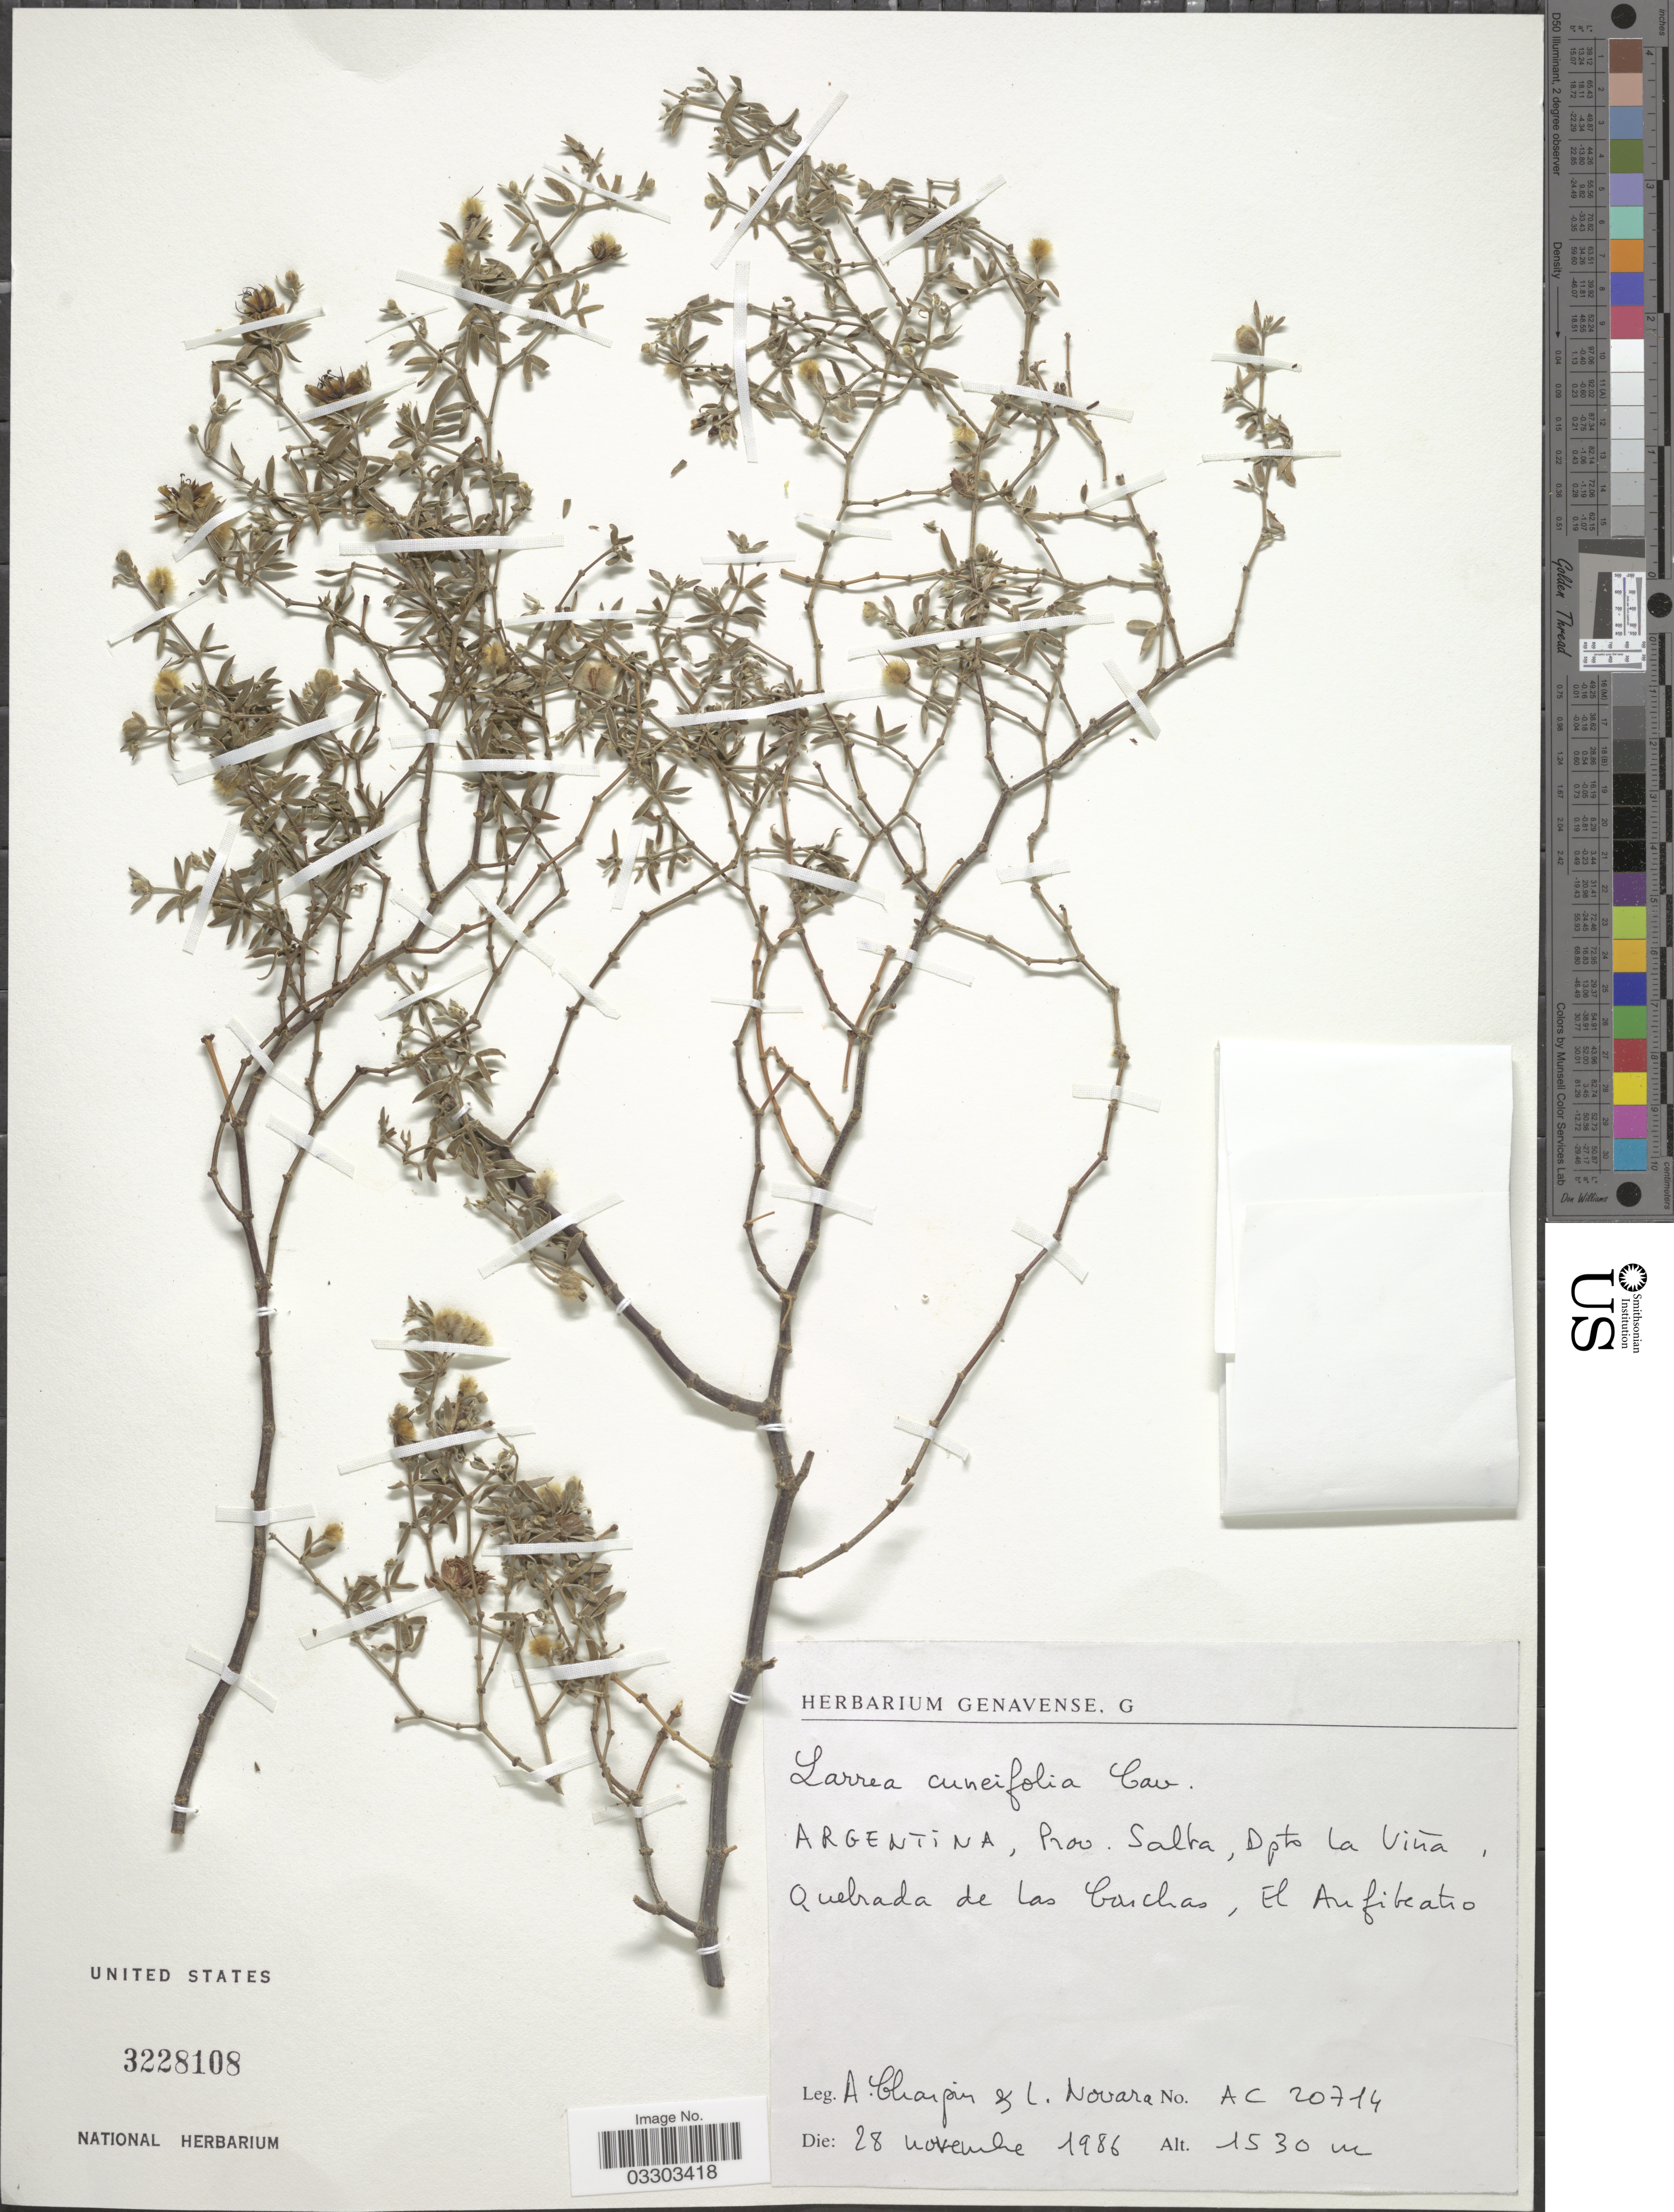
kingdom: Plantae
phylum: Tracheophyta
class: Magnoliopsida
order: Zygophyllales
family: Zygophyllaceae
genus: Larrea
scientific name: Larrea cuneifolia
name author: Cav.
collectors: A. Charpin & L. Novara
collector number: AC 20714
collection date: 1986-11-28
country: Argentina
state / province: Salta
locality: Dpto. La Viña, Quebrada de Las Conchas, El Anfiteatro.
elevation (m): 1530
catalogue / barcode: US 3228108